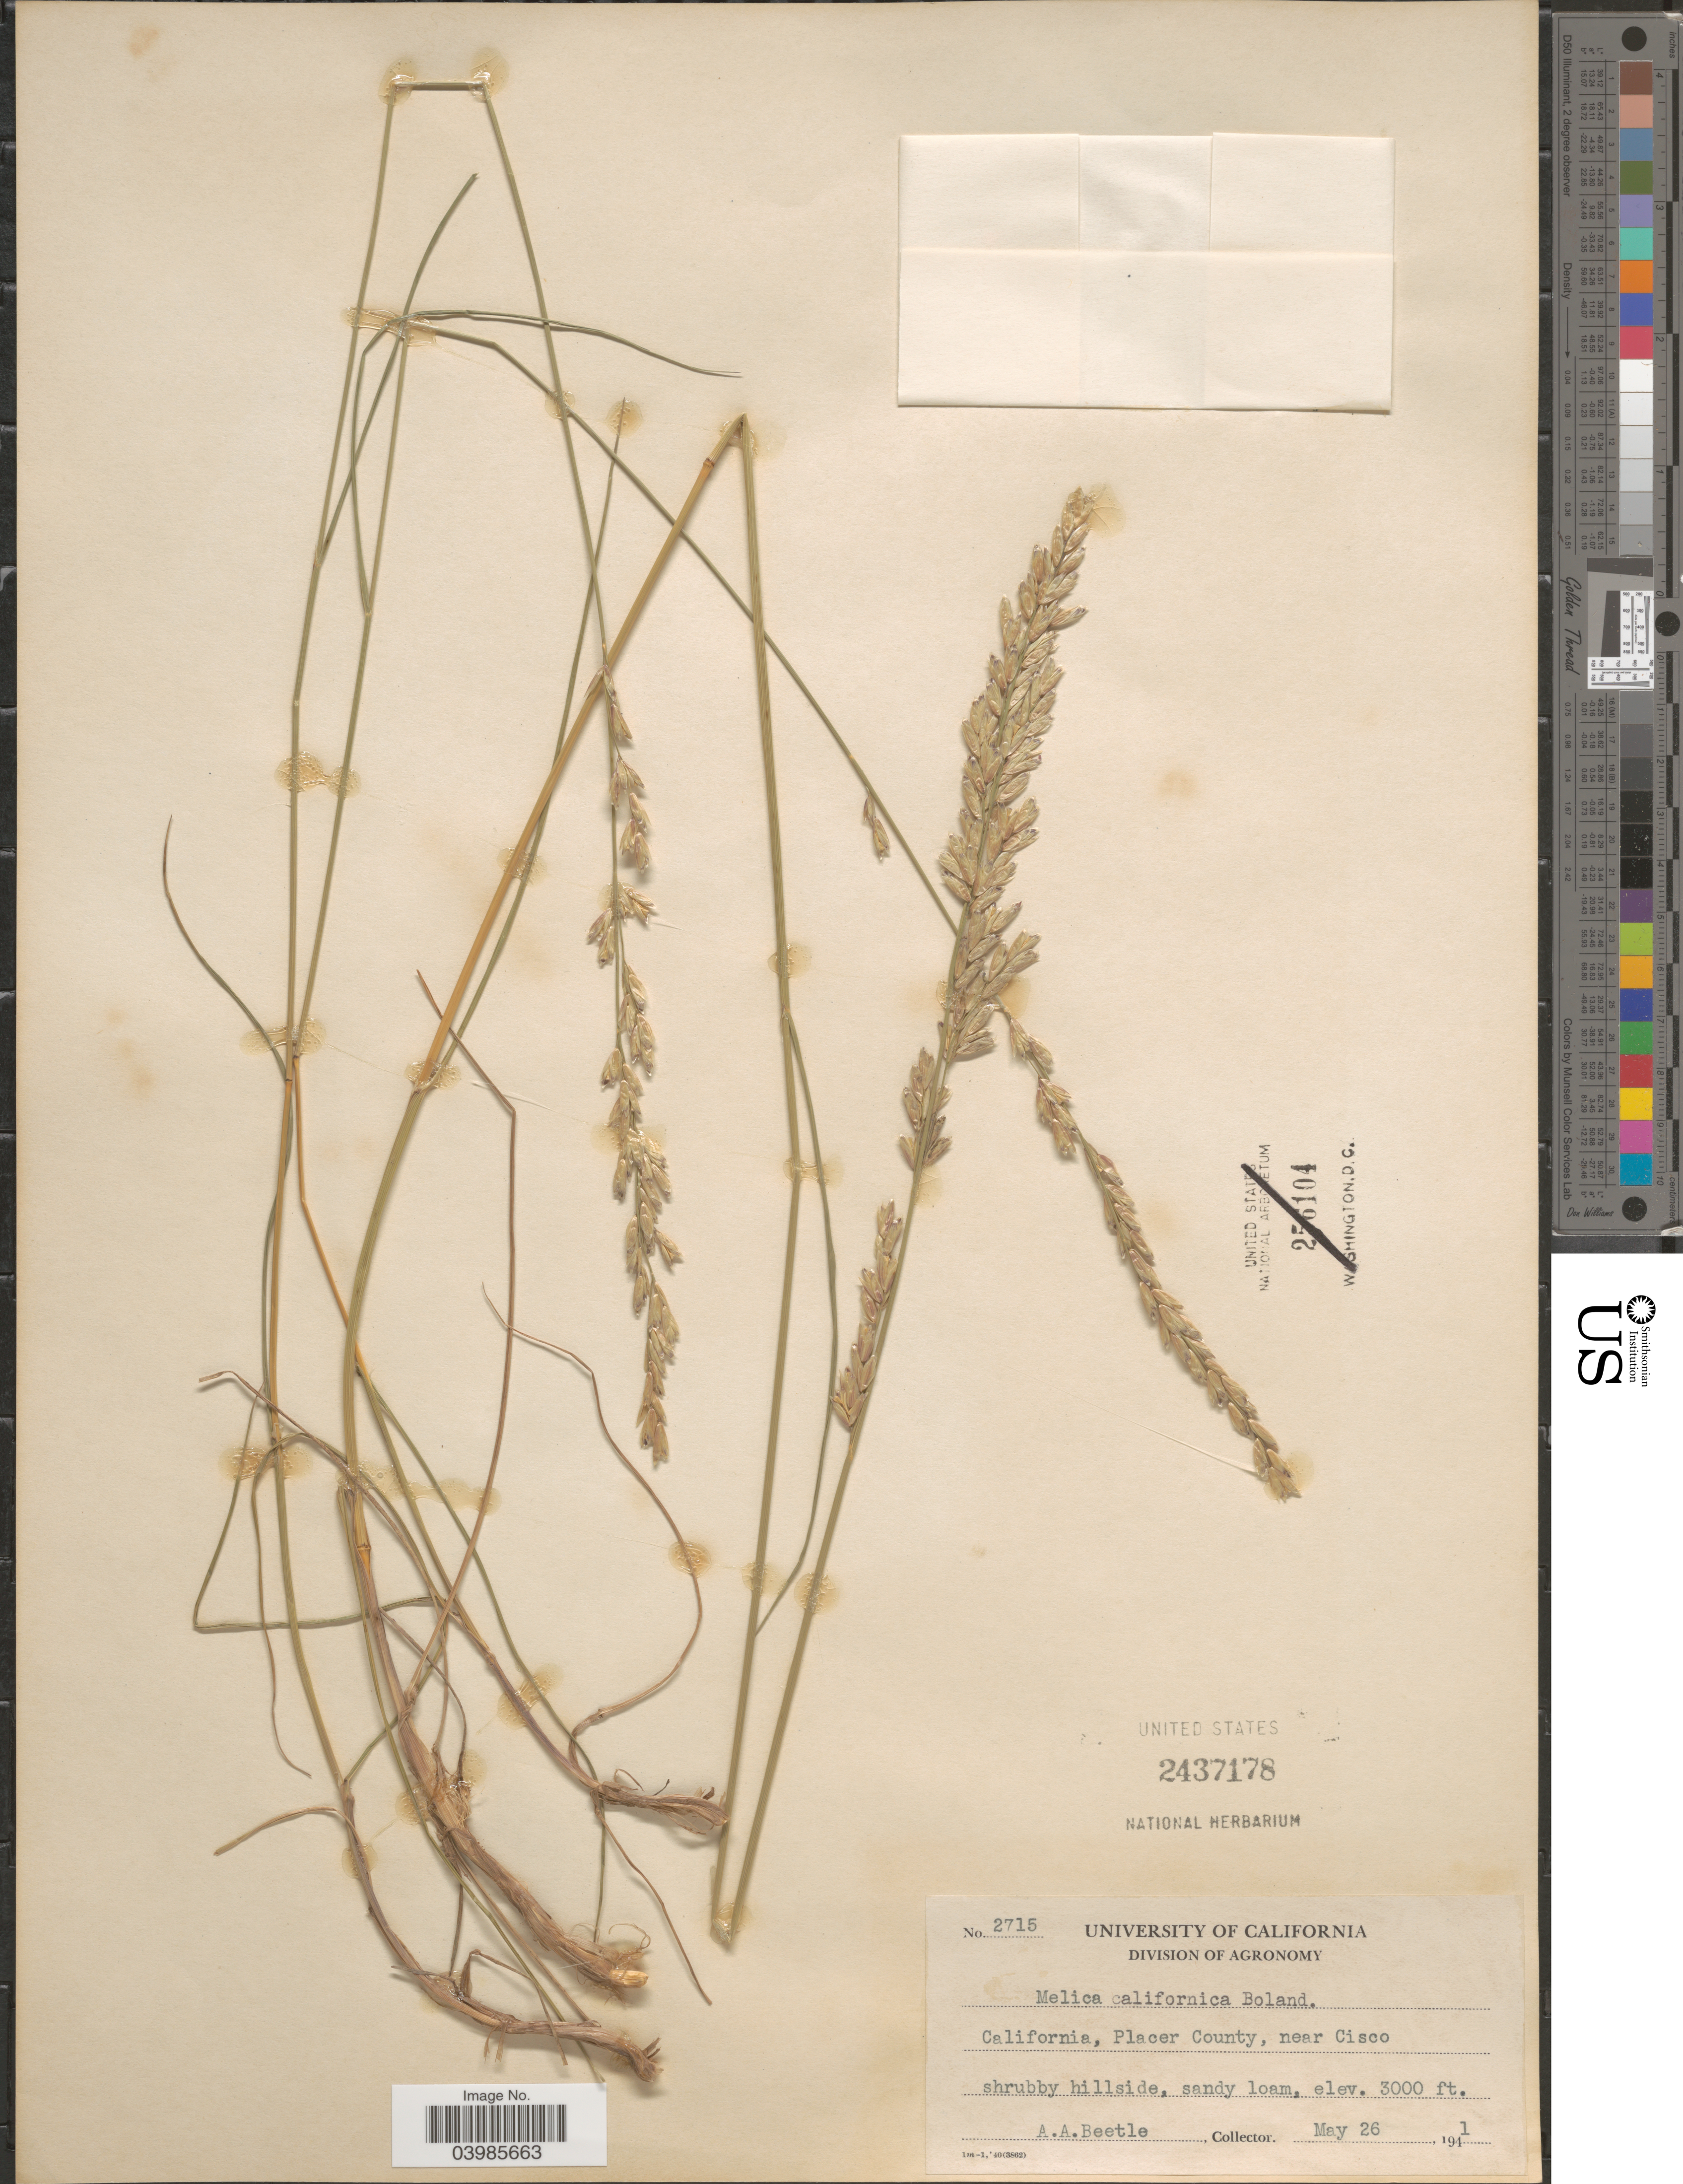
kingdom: Plantae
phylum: Tracheophyta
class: Liliopsida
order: Poales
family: Poaceae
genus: Melica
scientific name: Melica californica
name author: Scribn.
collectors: A. A. Beetle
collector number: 2715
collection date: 1941-05-26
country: United States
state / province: California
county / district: Placer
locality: Placer County, near Cisco.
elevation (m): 914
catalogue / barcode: US 2437178